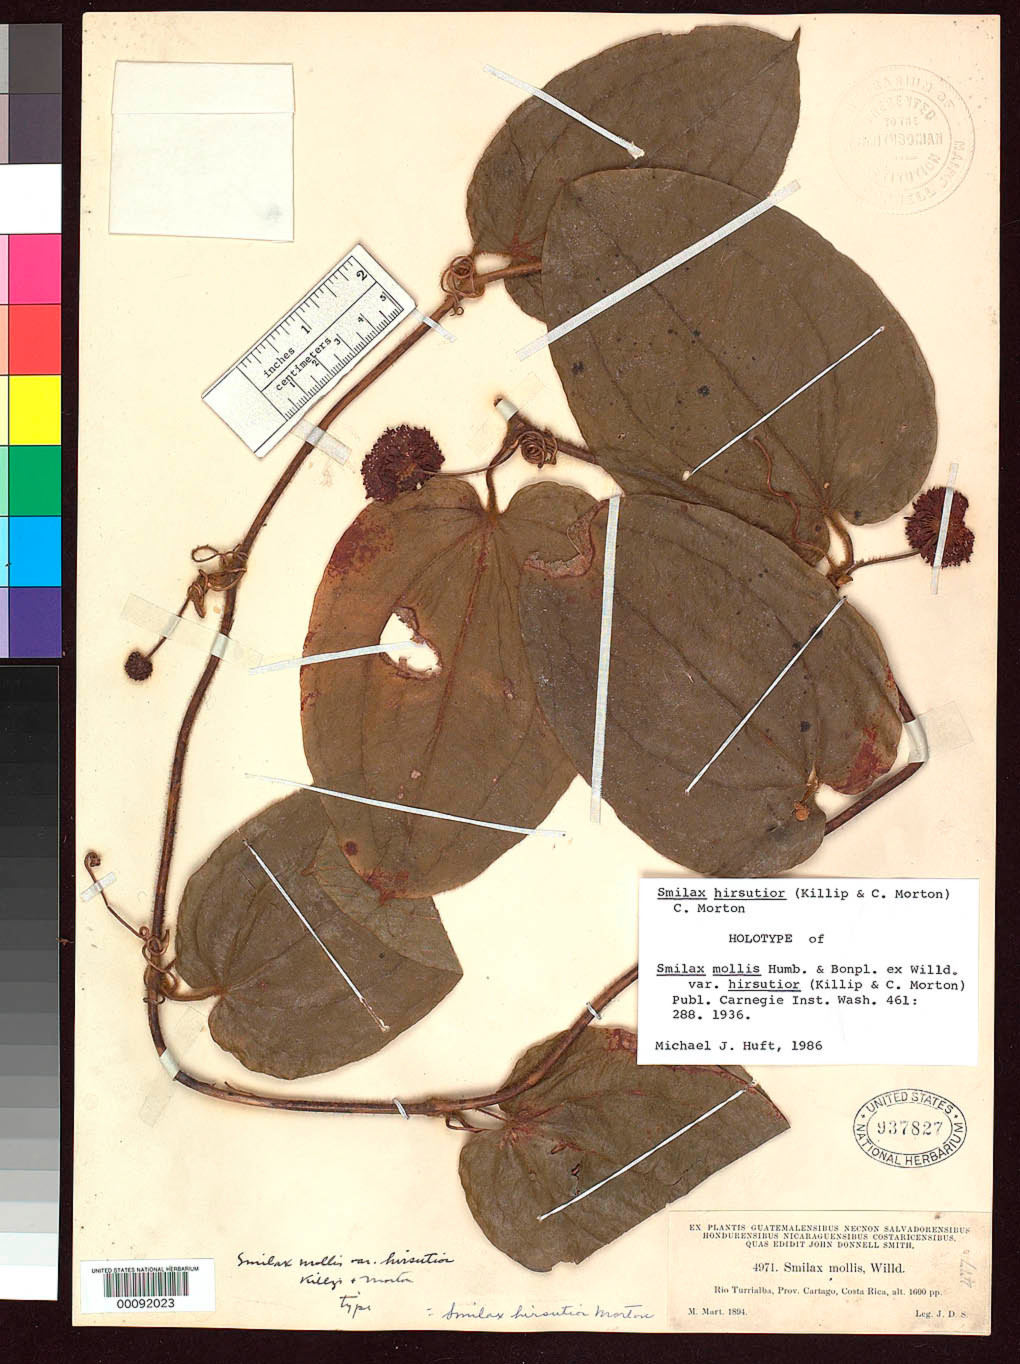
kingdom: Plantae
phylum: Tracheophyta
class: Liliopsida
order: Liliales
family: Smilacaceae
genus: Smilax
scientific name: Smilax mollis var. hirsutior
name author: Killip & C.V. Morton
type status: Holotype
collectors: J. Donnell Smith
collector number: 4971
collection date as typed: Mar 1894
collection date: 1894-03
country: Costa Rica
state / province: Cartago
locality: Rio Turrialba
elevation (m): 480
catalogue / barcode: US 937827